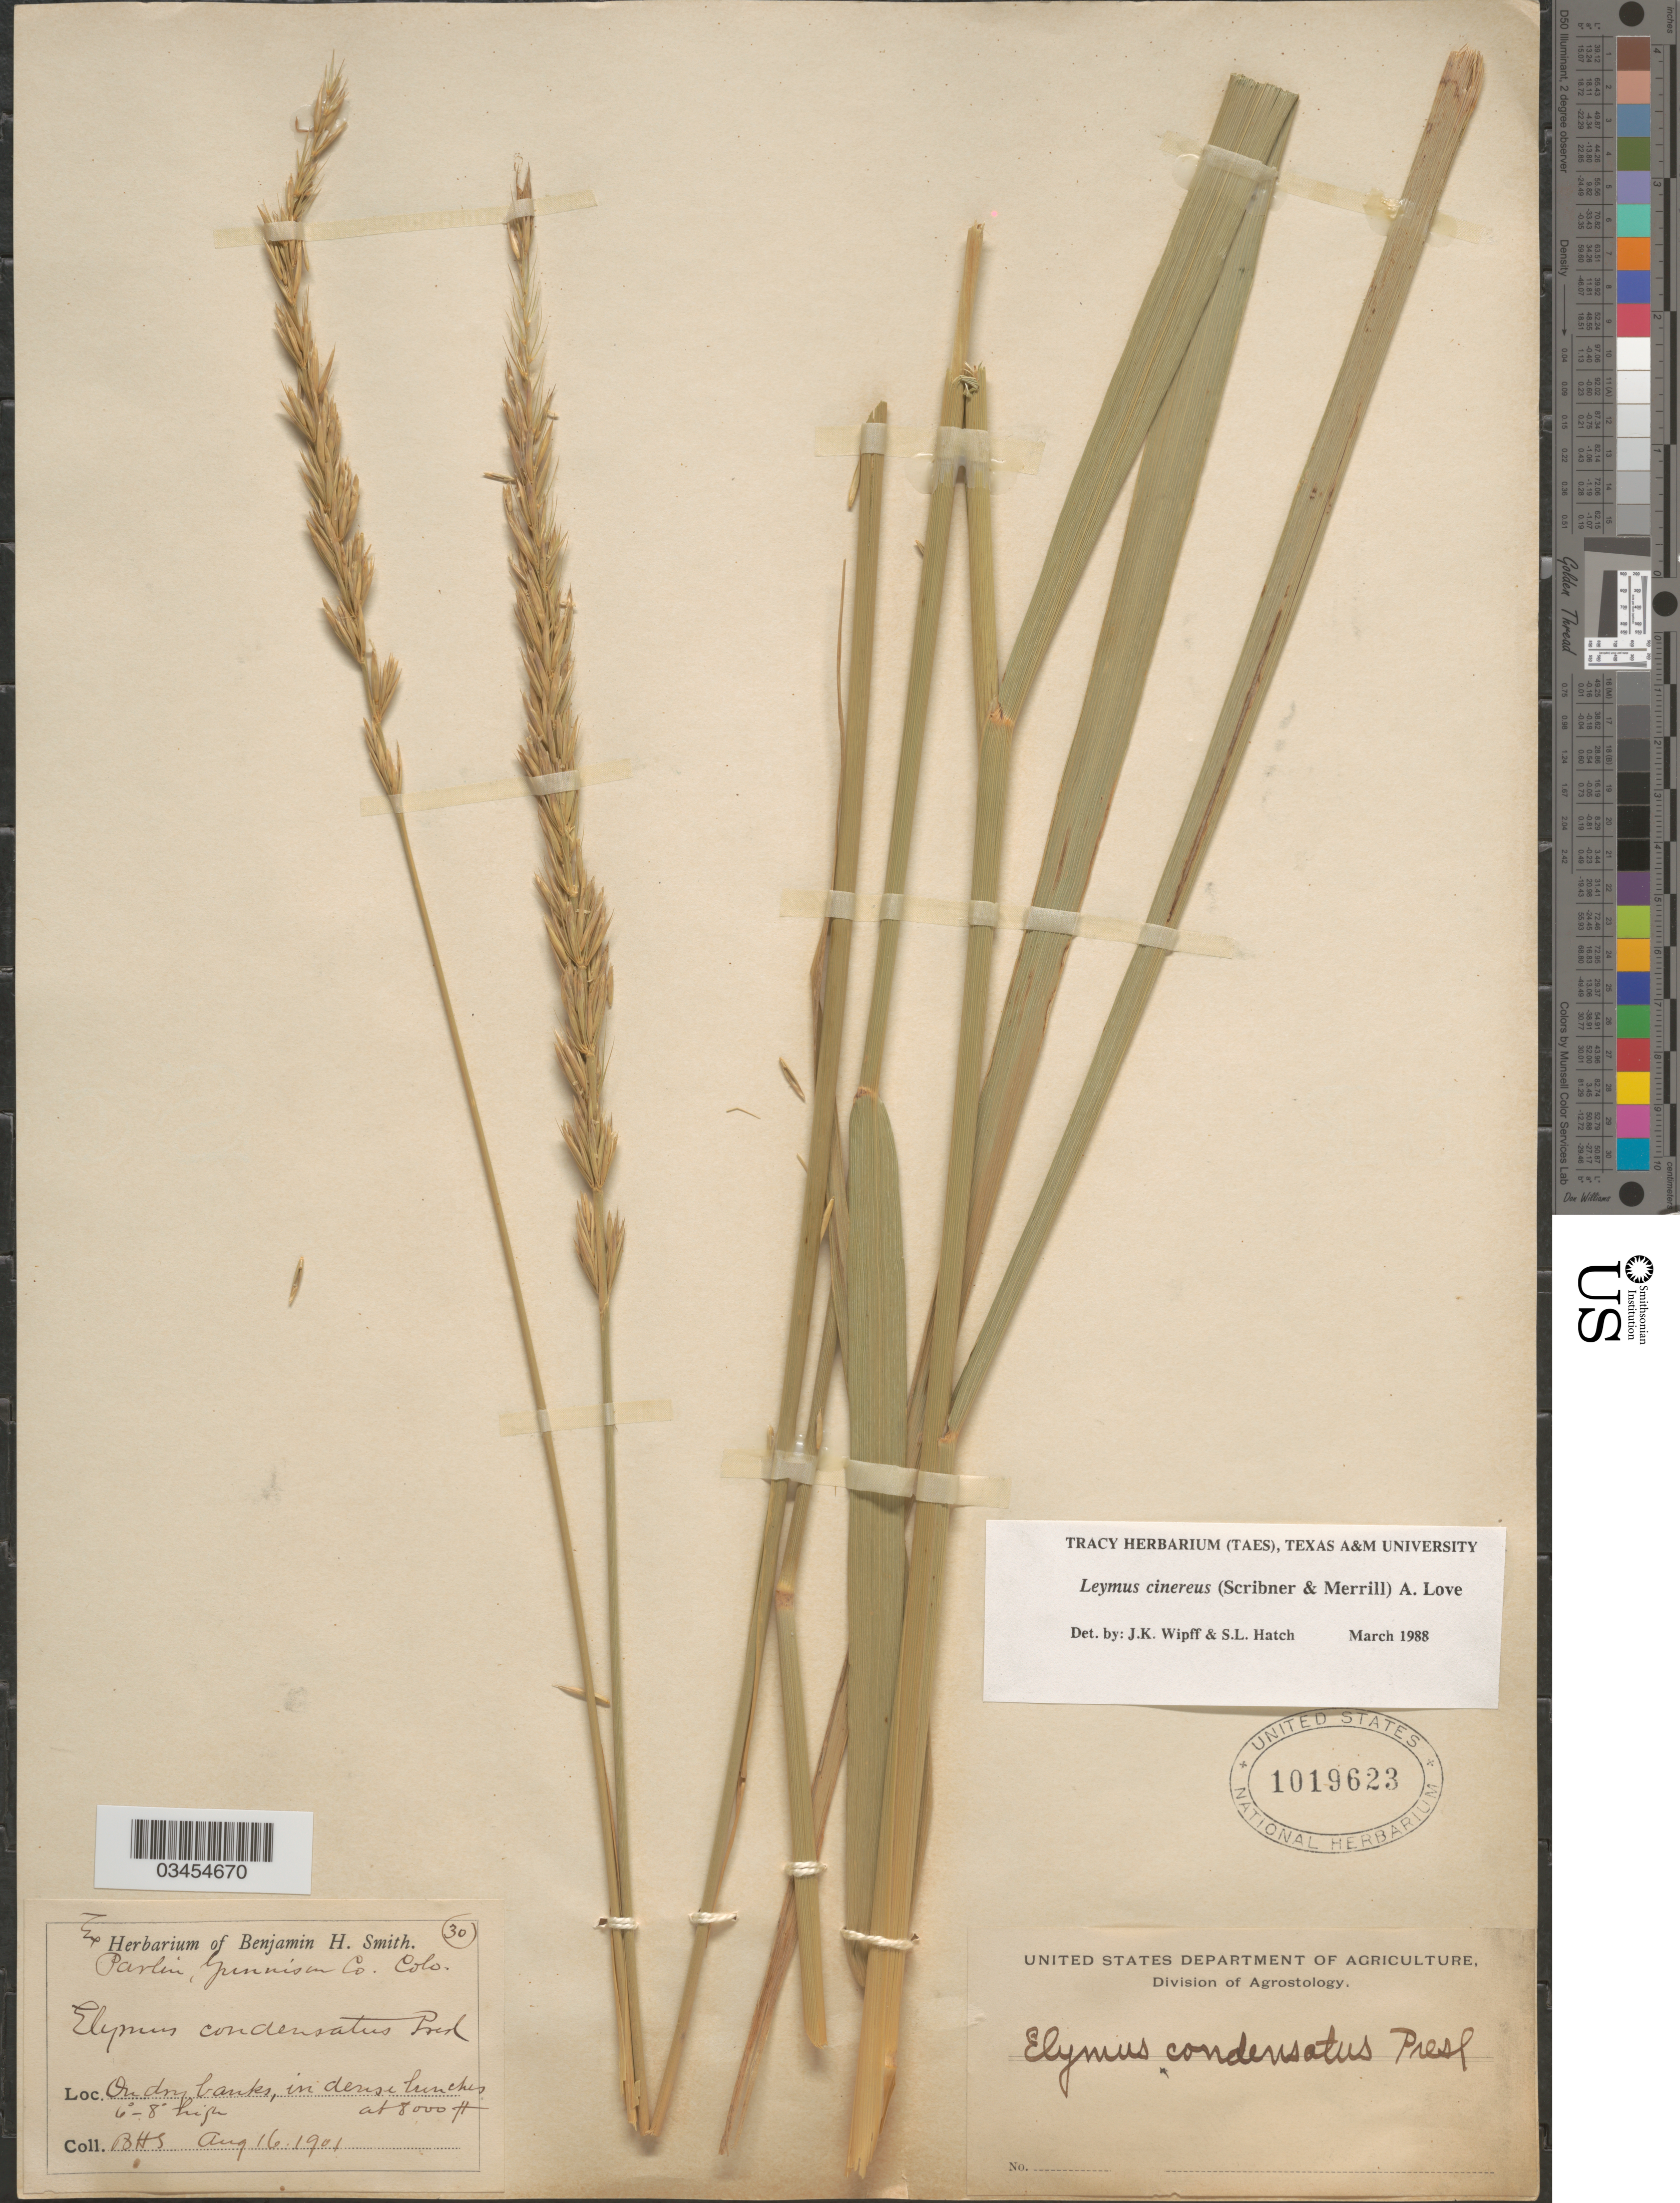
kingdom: Plantae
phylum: Tracheophyta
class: Liliopsida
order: Poales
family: Poaceae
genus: Leymus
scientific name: Leymus cinereus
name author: (Scribn. & Merr.) Á. Löve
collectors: B. H. Smith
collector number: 30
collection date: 1901-08-16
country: United States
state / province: Colorado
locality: Parlin, Gunnison Co.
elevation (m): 2438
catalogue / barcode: US 1019623